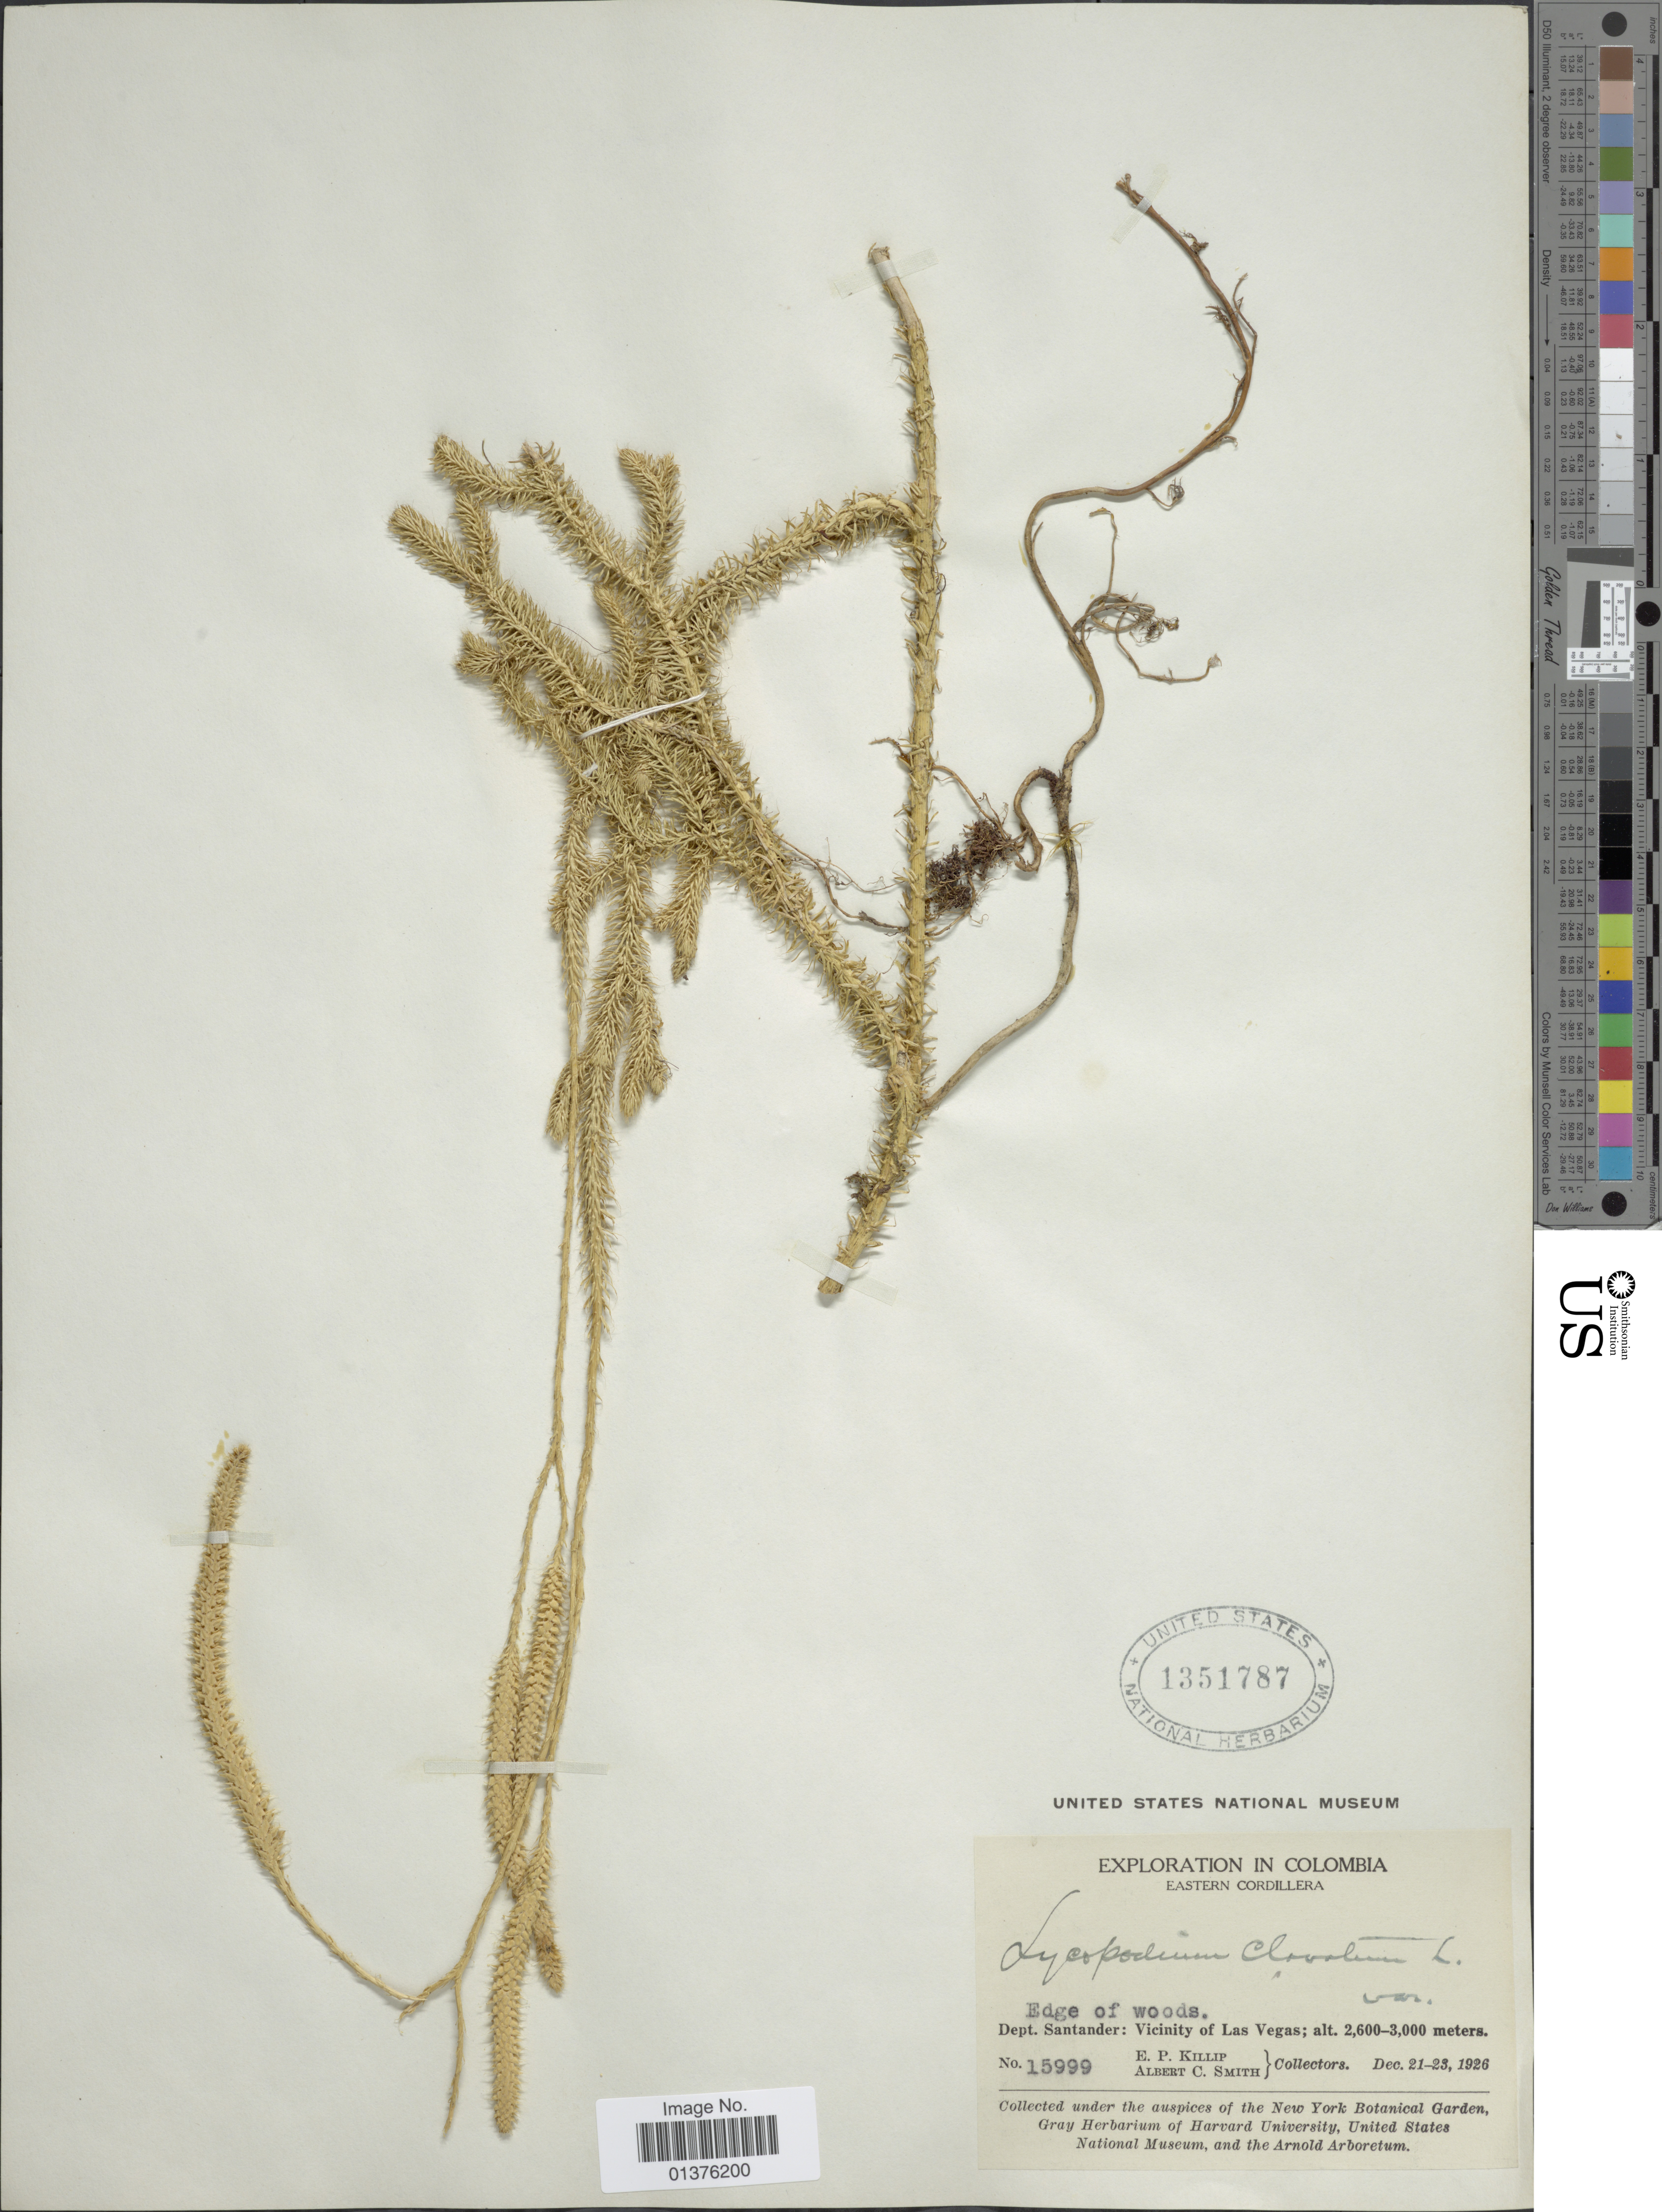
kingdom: Plantae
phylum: Tracheophyta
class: Lycopodiopsida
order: Lycopodiales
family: Lycopodiaceae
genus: Lycopodium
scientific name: Lycopodium clavatum subsp. clavatum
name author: L.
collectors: E. P. Killip & A. C. Smith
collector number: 15999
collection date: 1926-12-21/1926-12-23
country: Colombia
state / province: Santander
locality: Eastern Cordillera, Edge of woods, Vicinity of Las Vegas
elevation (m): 2600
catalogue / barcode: US 1351787